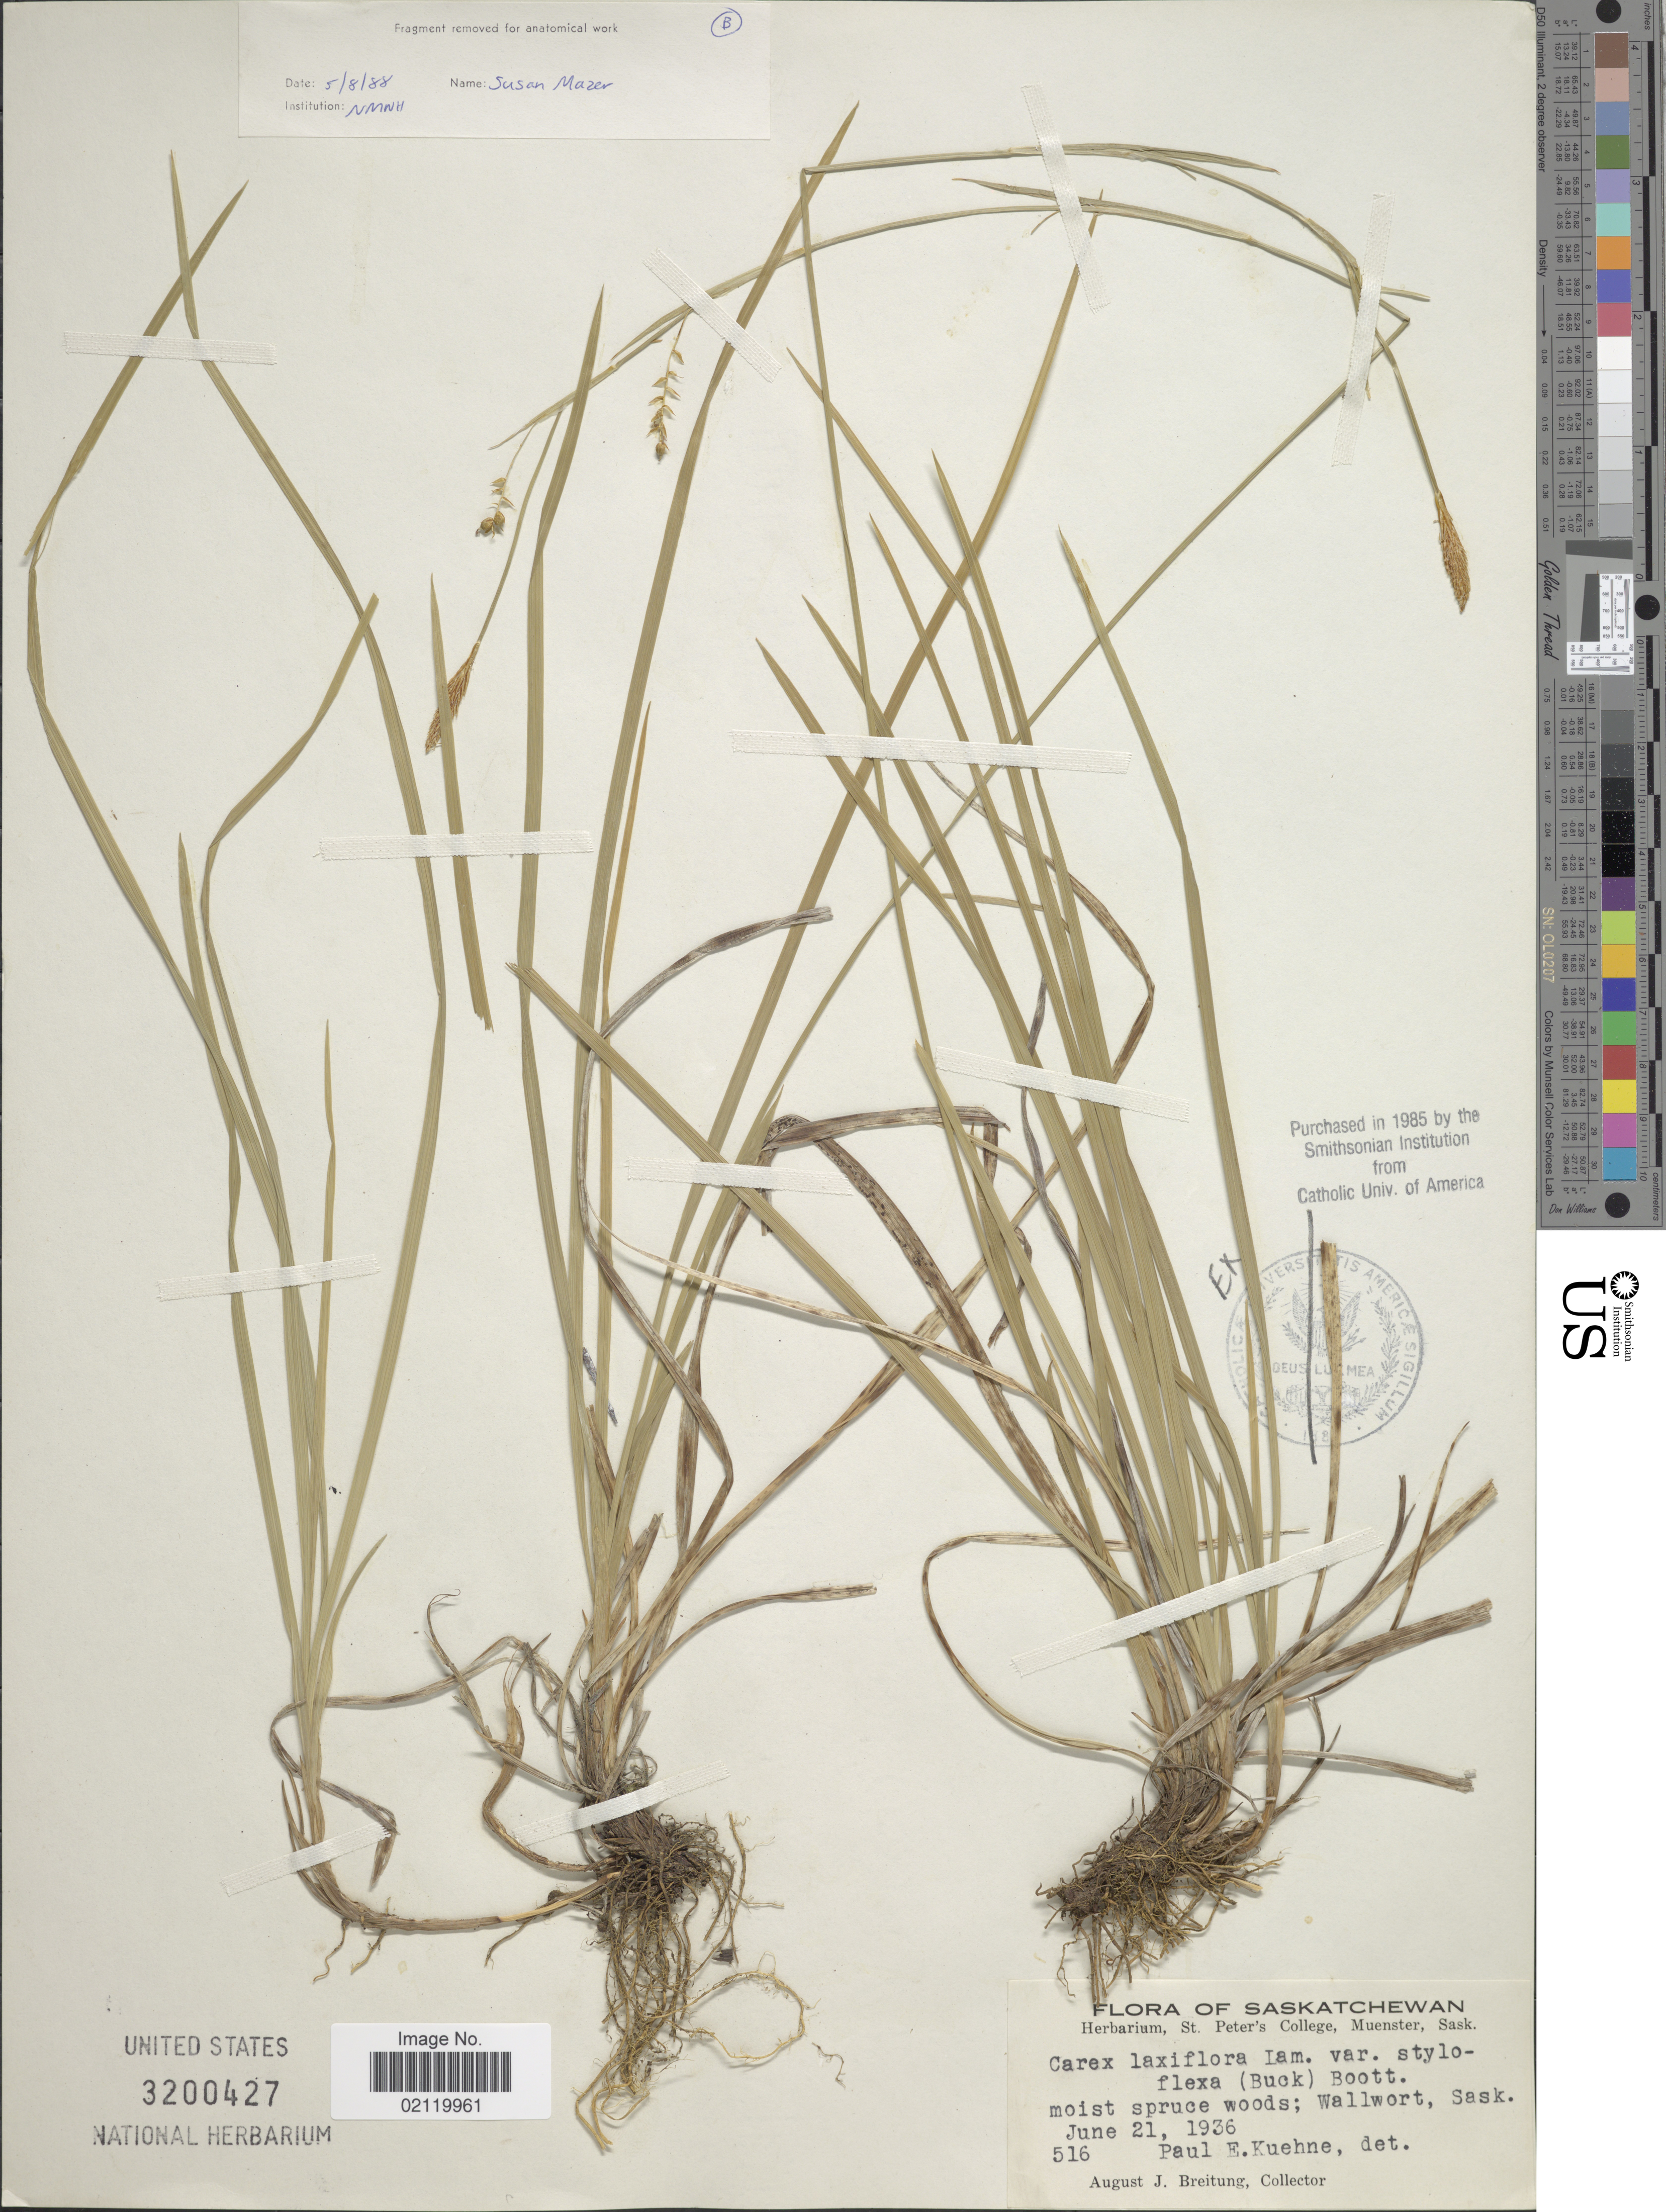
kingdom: Plantae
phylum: Tracheophyta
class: Liliopsida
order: Poales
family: Cyperaceae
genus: Carex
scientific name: Carex laxiflora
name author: Lam.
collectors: A. Breitung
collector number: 516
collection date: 1936-06-21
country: Canada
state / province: Saskatchewan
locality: Wallwort, Sask.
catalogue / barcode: US 3200427